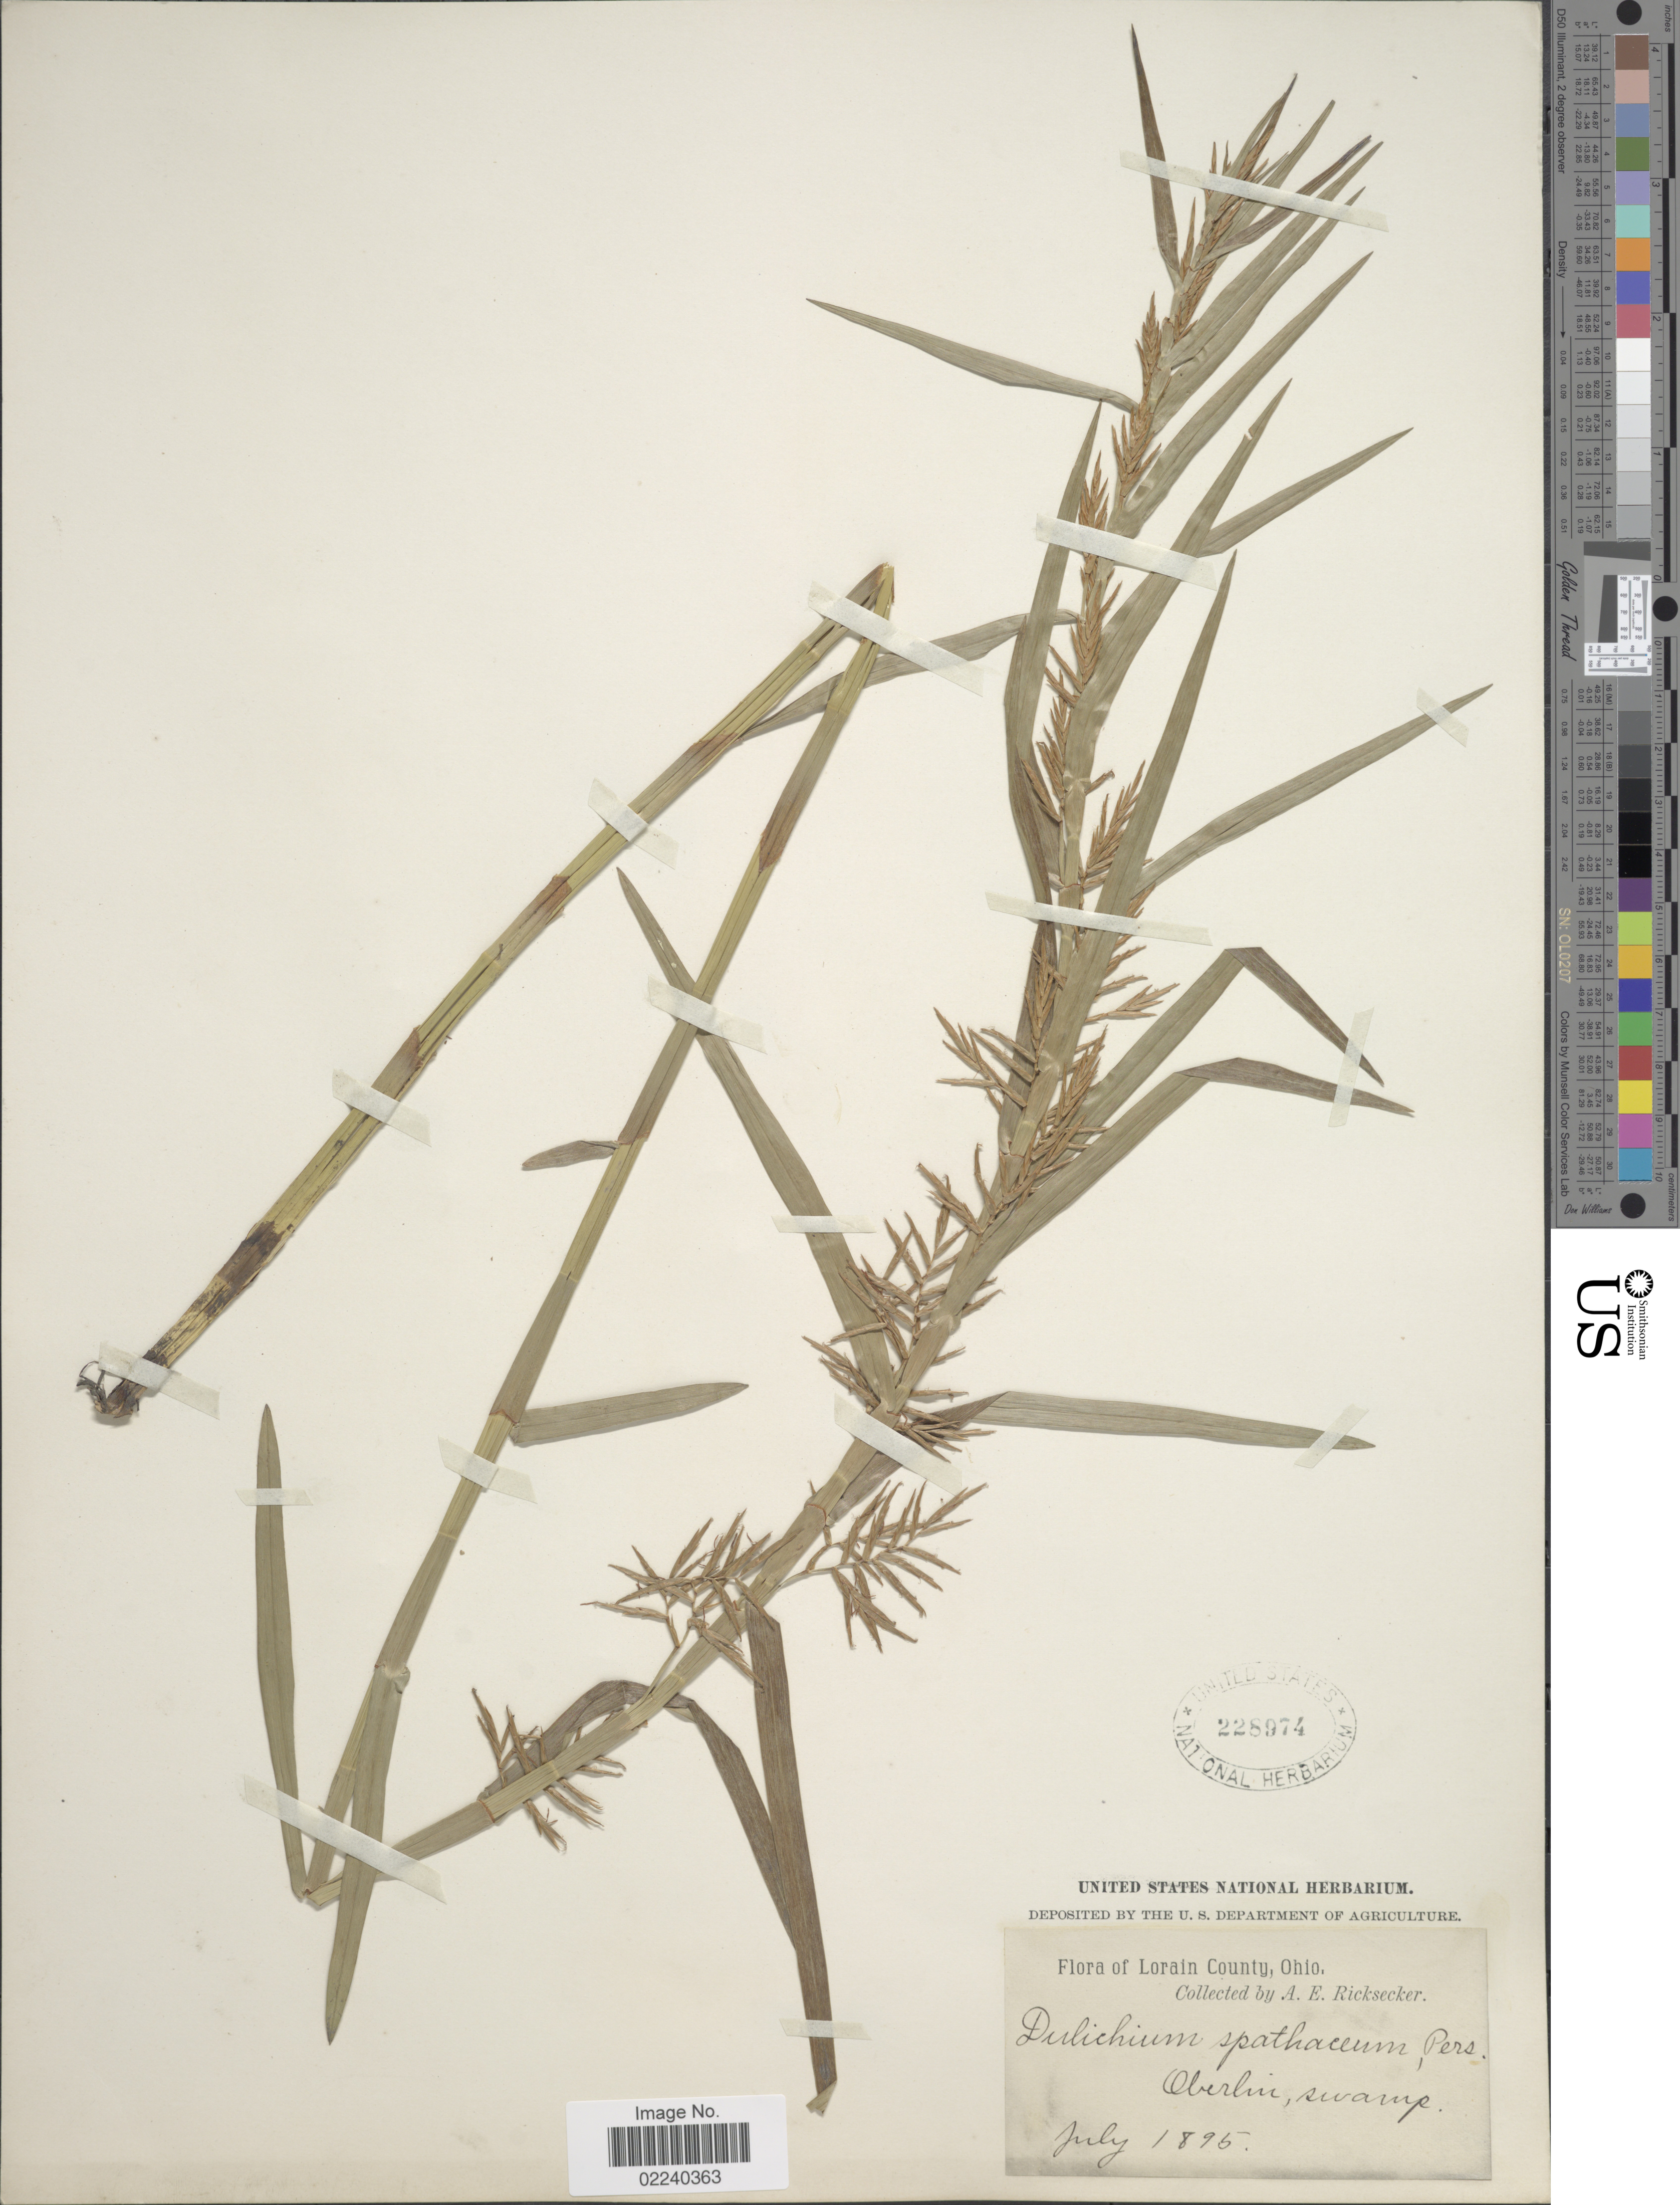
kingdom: Plantae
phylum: Tracheophyta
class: Liliopsida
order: Poales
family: Cyperaceae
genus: Dulichium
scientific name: Dulichium arundinaceum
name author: (L.) Britton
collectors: A. E. Ricksecker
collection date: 1895-07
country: United States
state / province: Ohio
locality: Lorain County, Oberlin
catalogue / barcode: US 228974